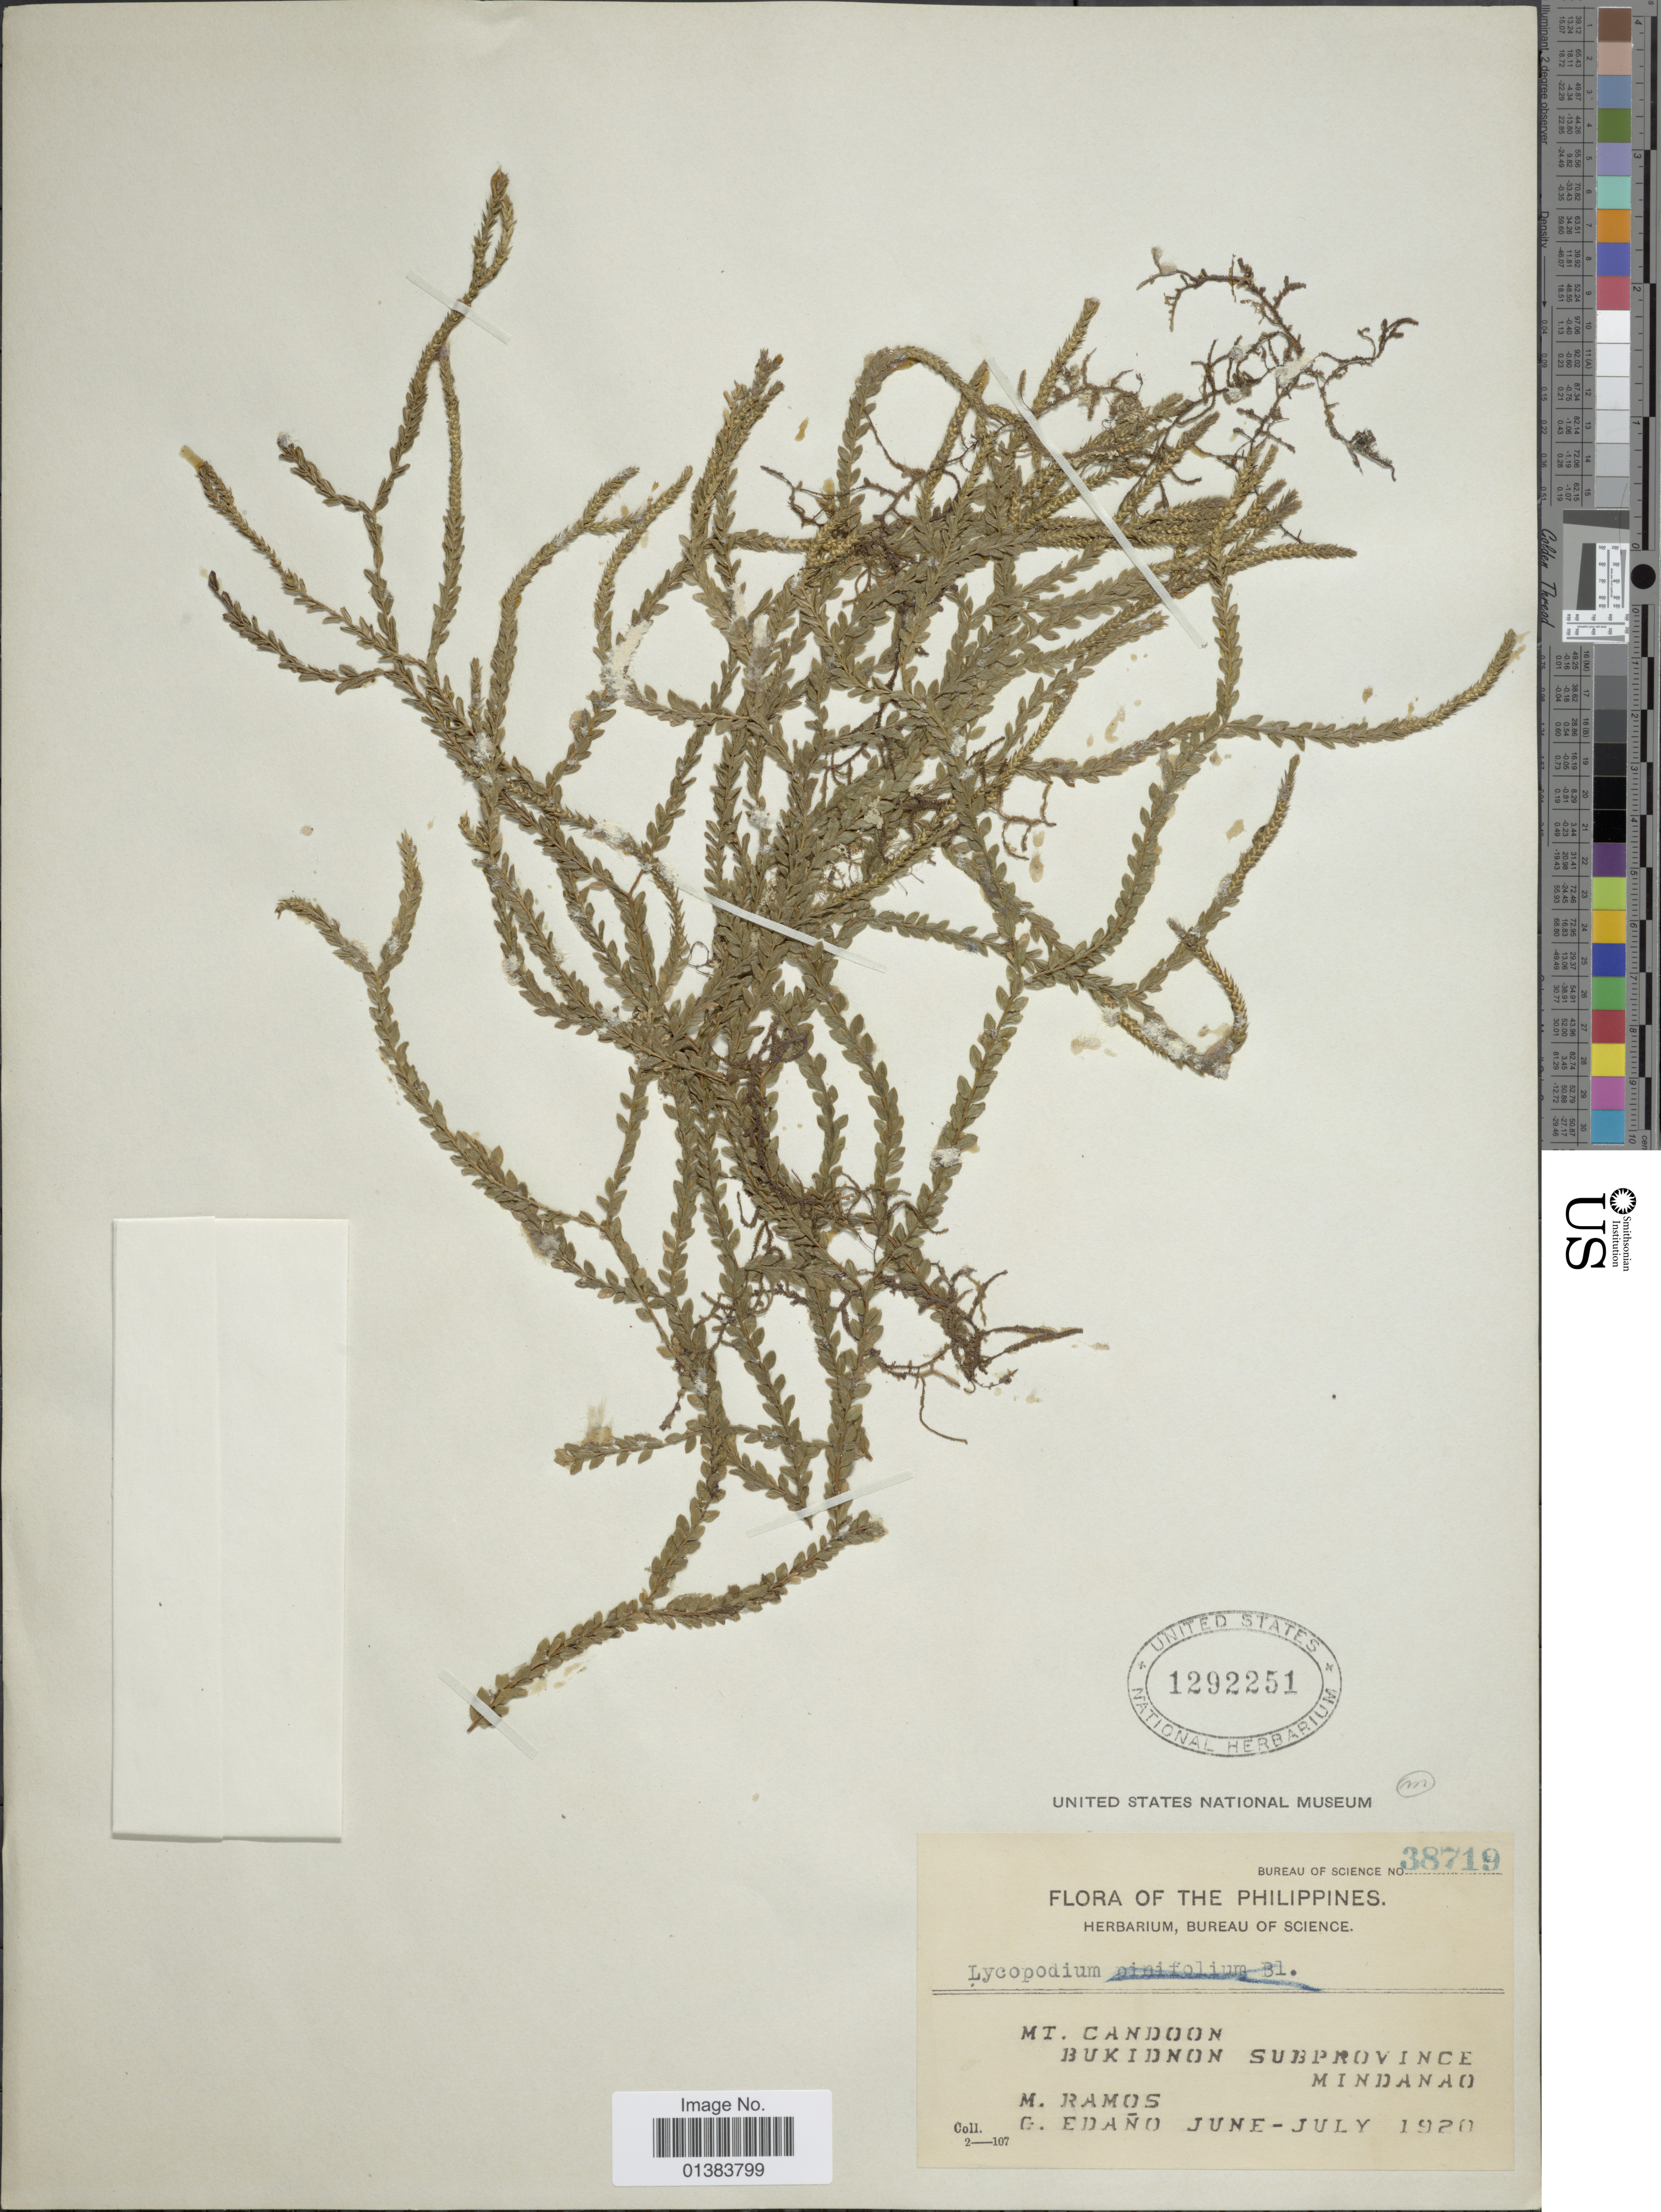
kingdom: Plantae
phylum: Tracheophyta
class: Lycopodiopsida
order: Lycopodiales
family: Lycopodiaceae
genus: Phlegmariurus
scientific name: Phlegmariurus delbrueckii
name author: (Herter) A. R. Field & Bostock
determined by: Field, A. R.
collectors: M. Ramos & G. Edaño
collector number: Bureau of Science 38719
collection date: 1920-06/1920-07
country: Philippines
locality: Mt. Candoon, Bukidnon Subprovince, Mindanao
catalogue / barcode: US 1292251